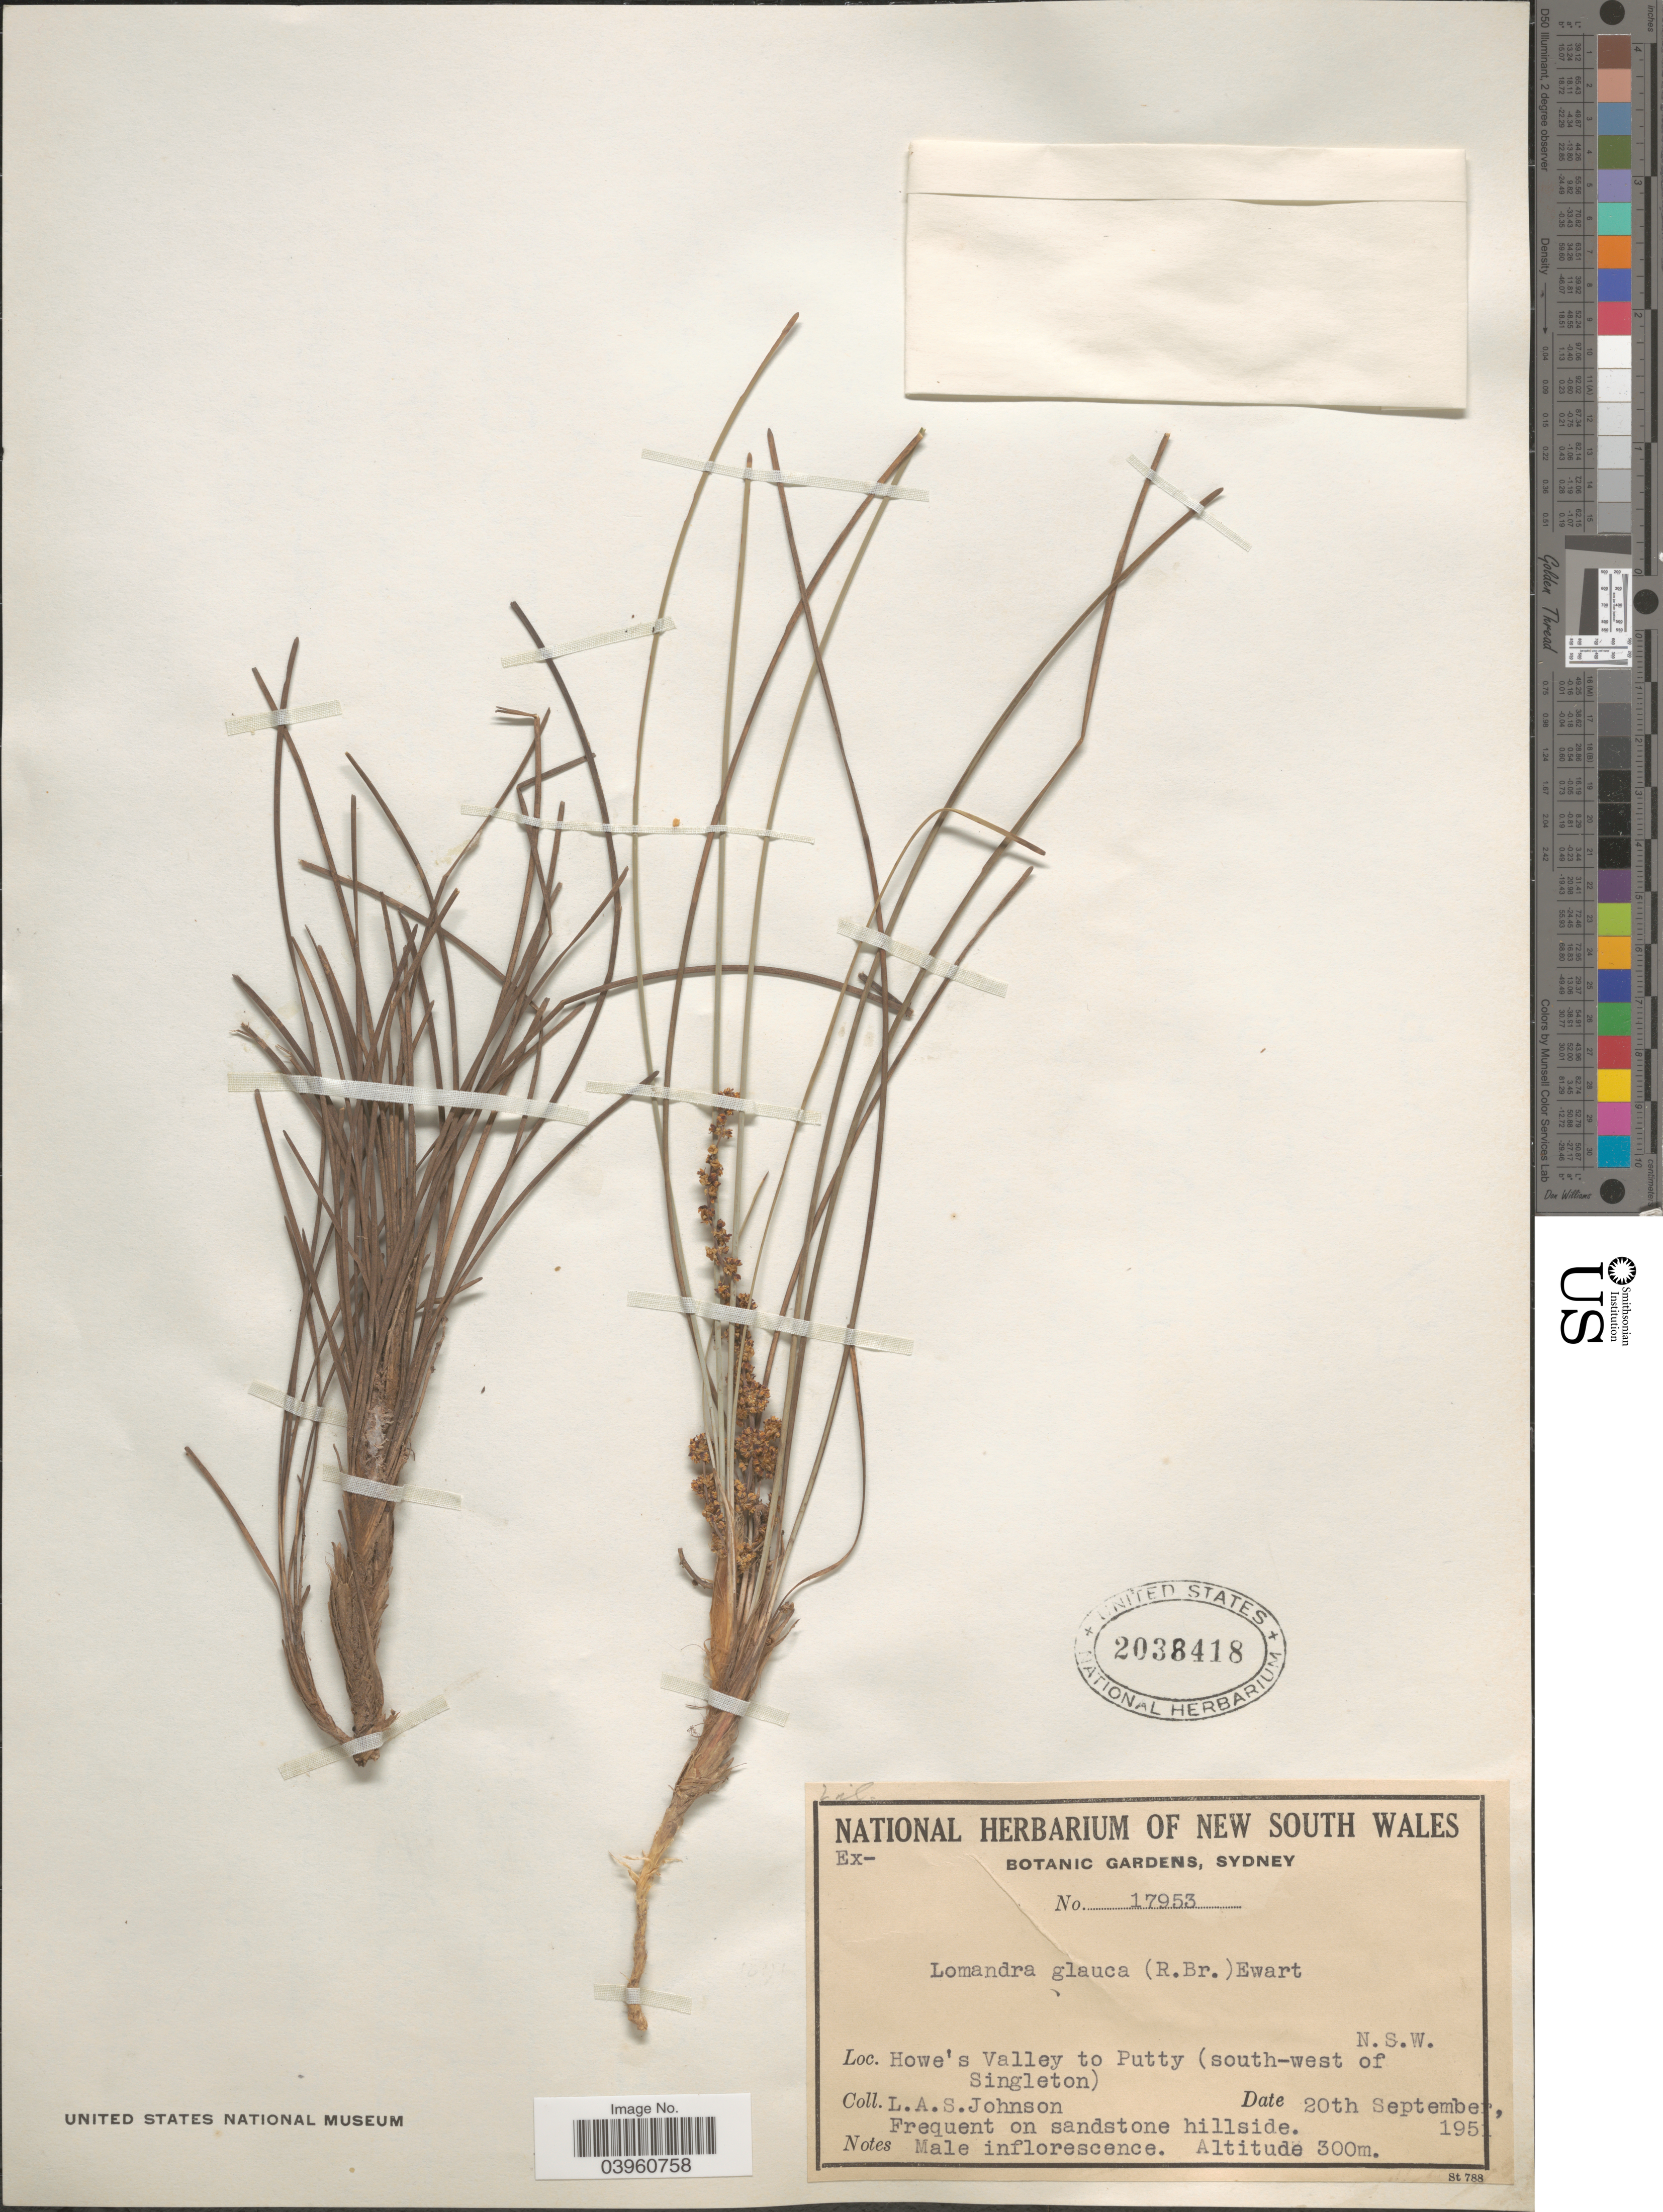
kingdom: Plantae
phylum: Tracheophyta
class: Liliopsida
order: Asparagales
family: Asparagaceae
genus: Lomandra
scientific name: Lomandra glauca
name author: (R. Br.) Ewart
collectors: L. A. S. Johnson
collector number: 17953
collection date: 1951-09-20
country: Australia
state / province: New South Wales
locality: N.S.W. Howe's Valley to Putty (south-west of Singleton).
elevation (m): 300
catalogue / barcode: US 2038418